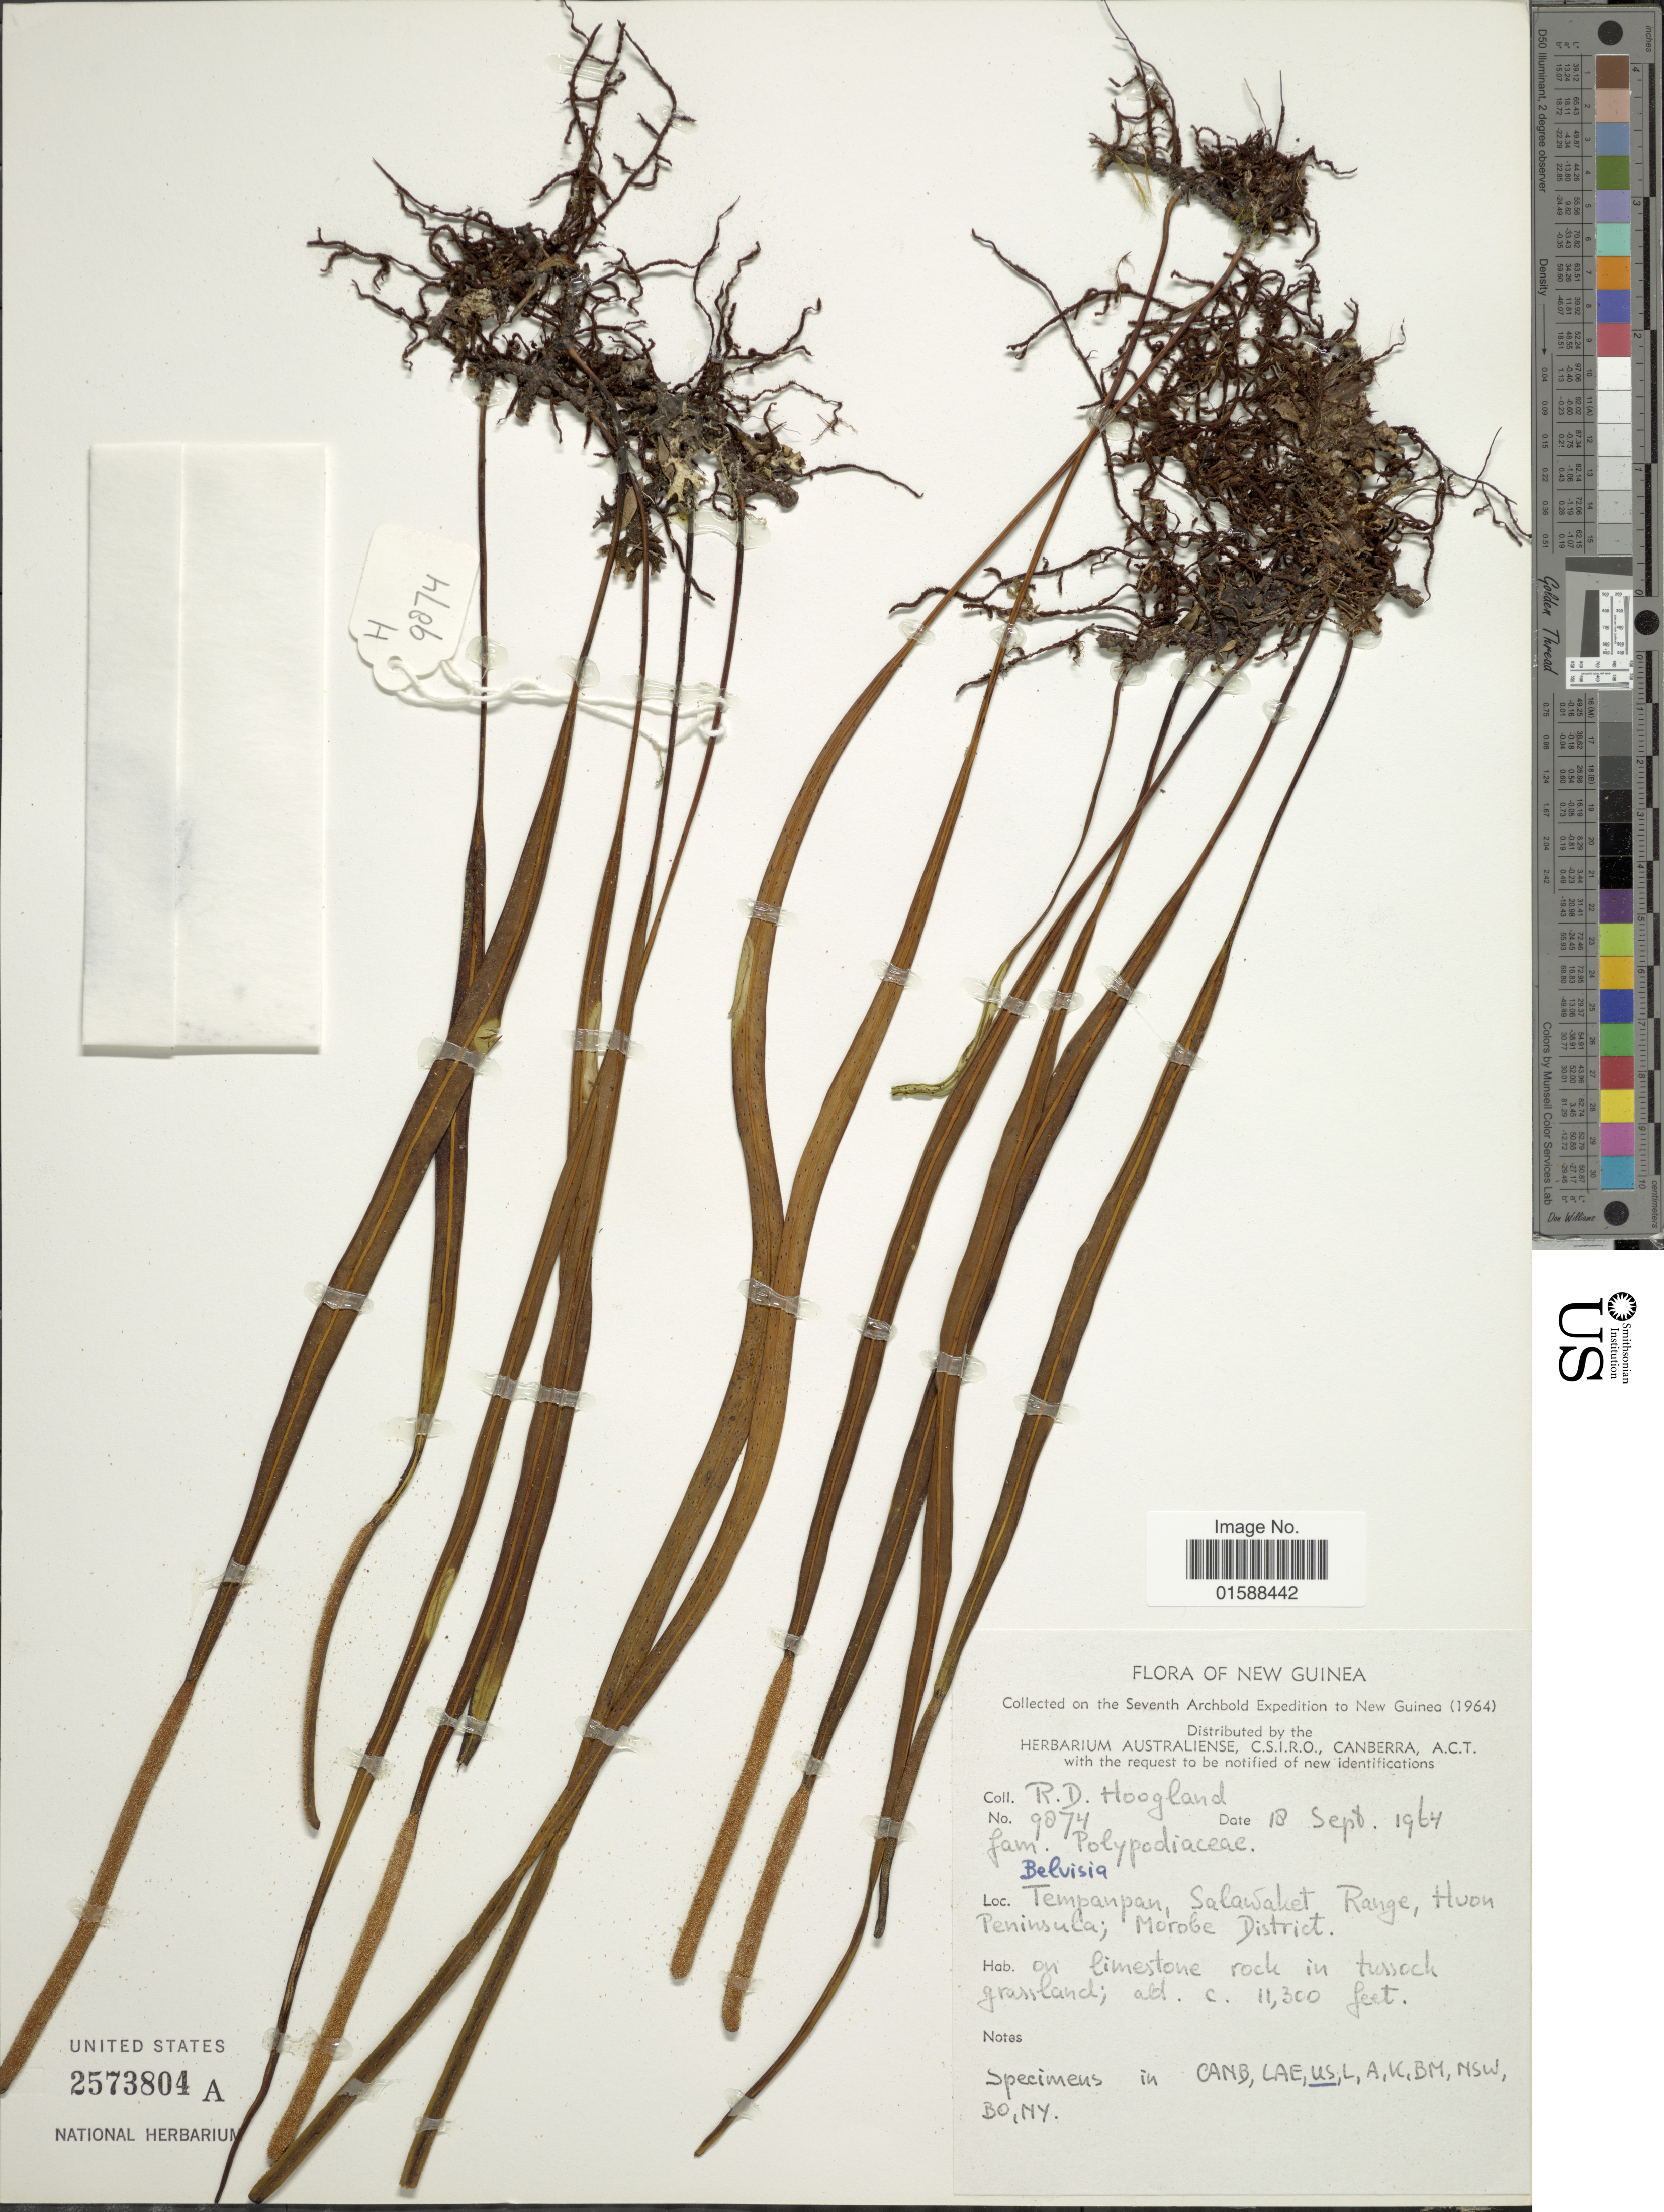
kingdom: Plantae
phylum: Tracheophyta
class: Polypodiopsida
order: Polypodiales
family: Polypodiaceae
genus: Lepisorus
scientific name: Lepisorus sp.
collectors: R. D. Hoogland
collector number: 9874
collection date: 1964-09-18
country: Papua New Guinea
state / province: Morobe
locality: New Guinea. Tempanpan, Salawaket Range, Huon Peninsula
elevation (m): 3444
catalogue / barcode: US 2573804A